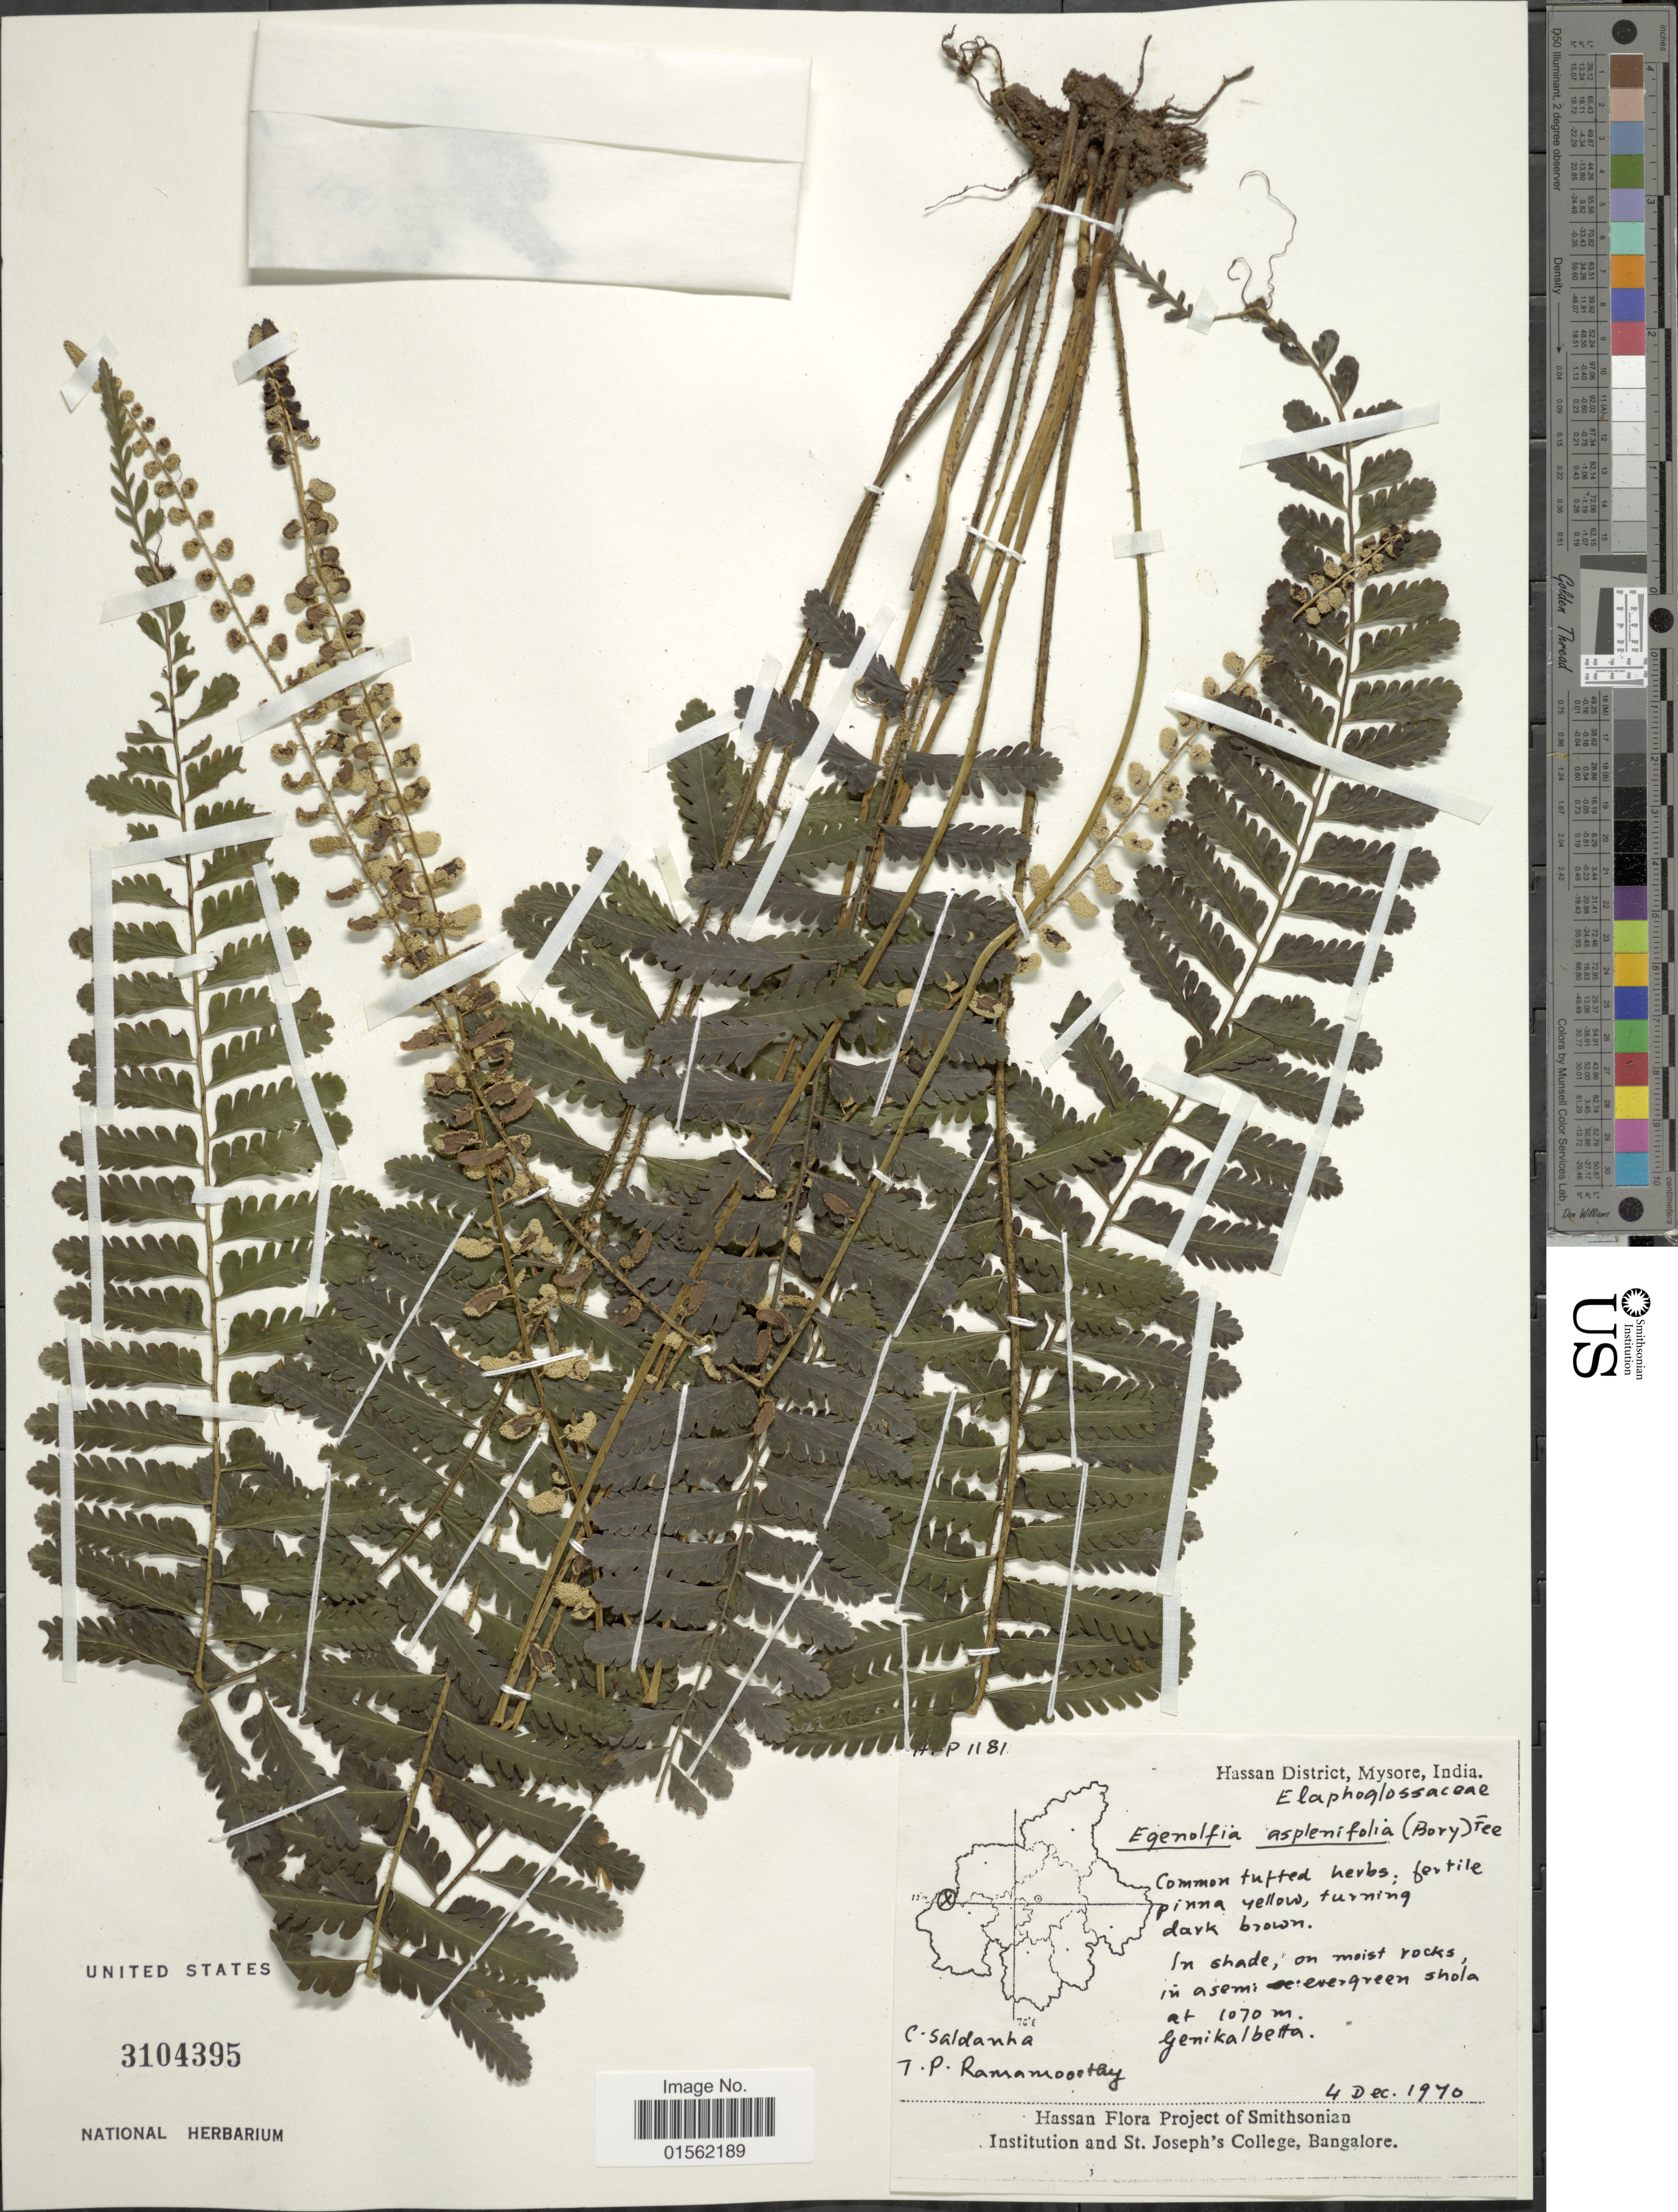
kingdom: Plantae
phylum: Tracheophyta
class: Polypodiopsida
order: Polypodiales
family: Dryopteridaceae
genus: Bolbitis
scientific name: Bolbitis appendiculata var. appendiculata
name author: (Willd.) K. Iwats.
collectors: C. Saldanha & T. P. Ramamoorthy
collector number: HFP1181*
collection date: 1970-12-04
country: India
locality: Hassan District, Mysore, India, in as emi evergreen shola, Genikalbetta [interpreted]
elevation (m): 1070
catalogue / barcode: US 3104395